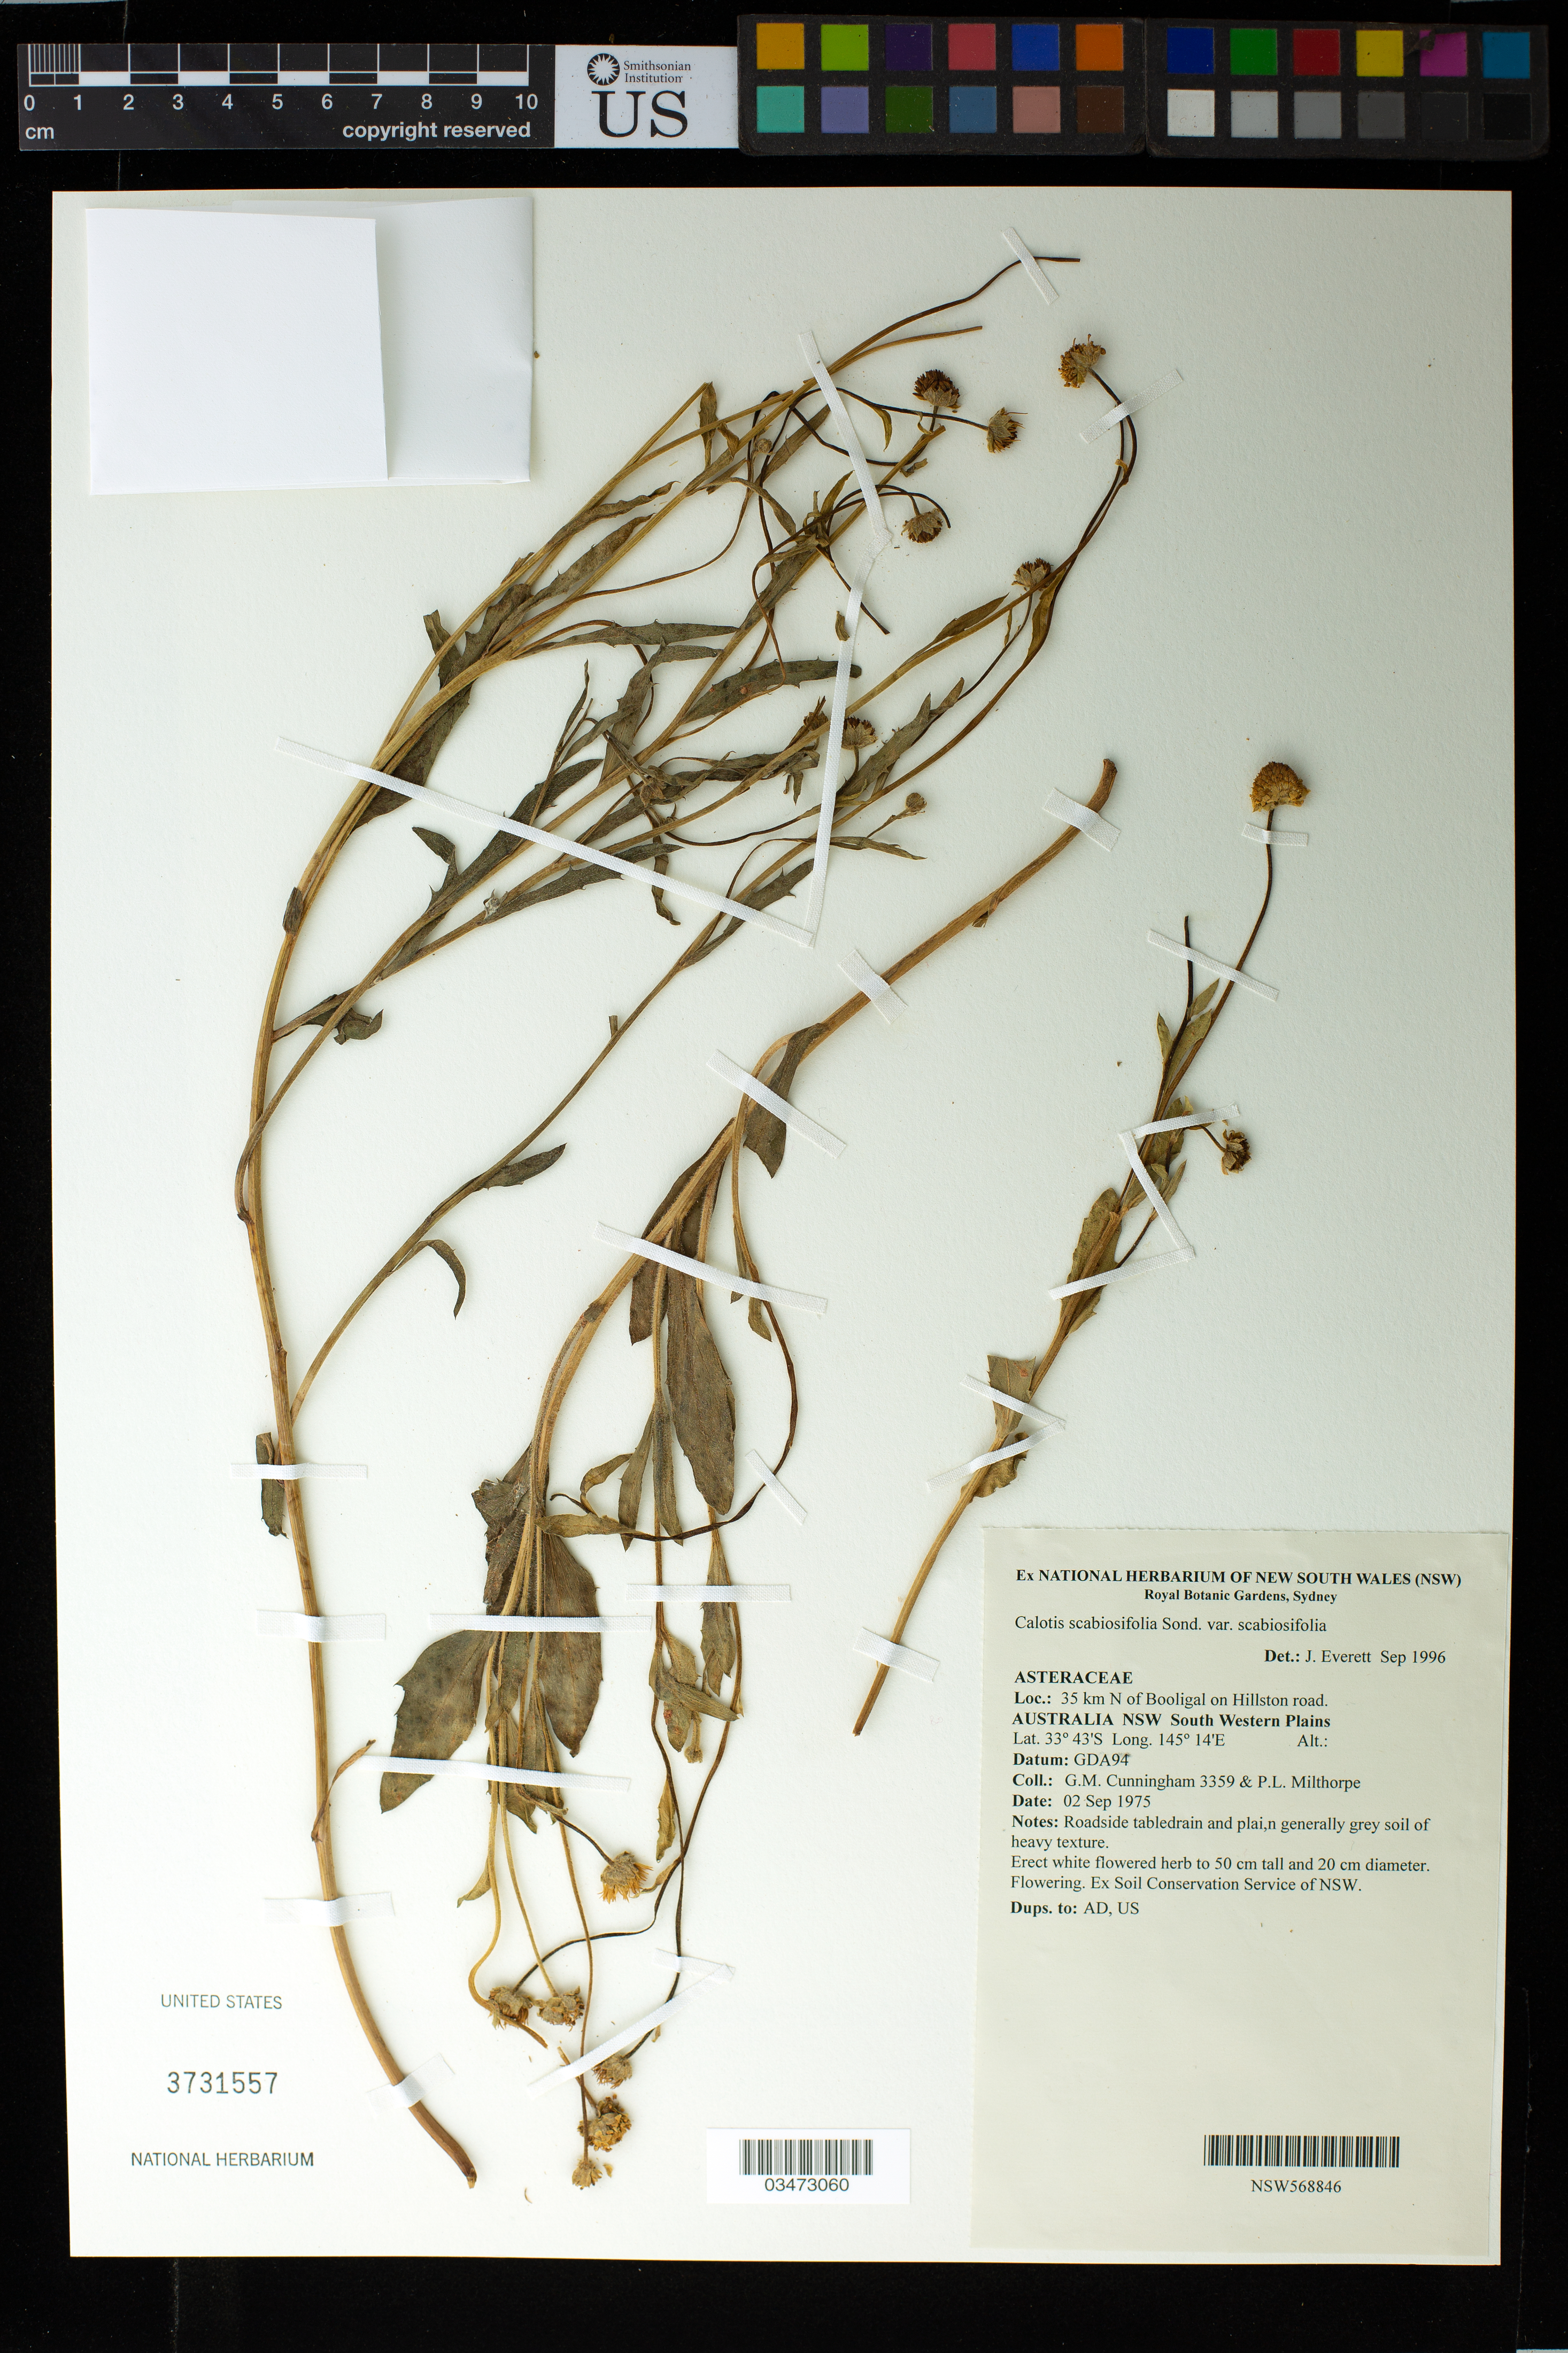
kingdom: Plantae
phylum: Tracheophyta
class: Magnoliopsida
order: Asterales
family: Asteraceae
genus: Calotis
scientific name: Calotis scabiosifolia var. scabiosifolia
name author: Sond.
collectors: A. Cunningham & P. Milthorpe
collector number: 3359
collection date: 1975-09-02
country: Australia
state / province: New South Wales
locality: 35 km N of Booligal on Hillston road.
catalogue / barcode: US 3731557